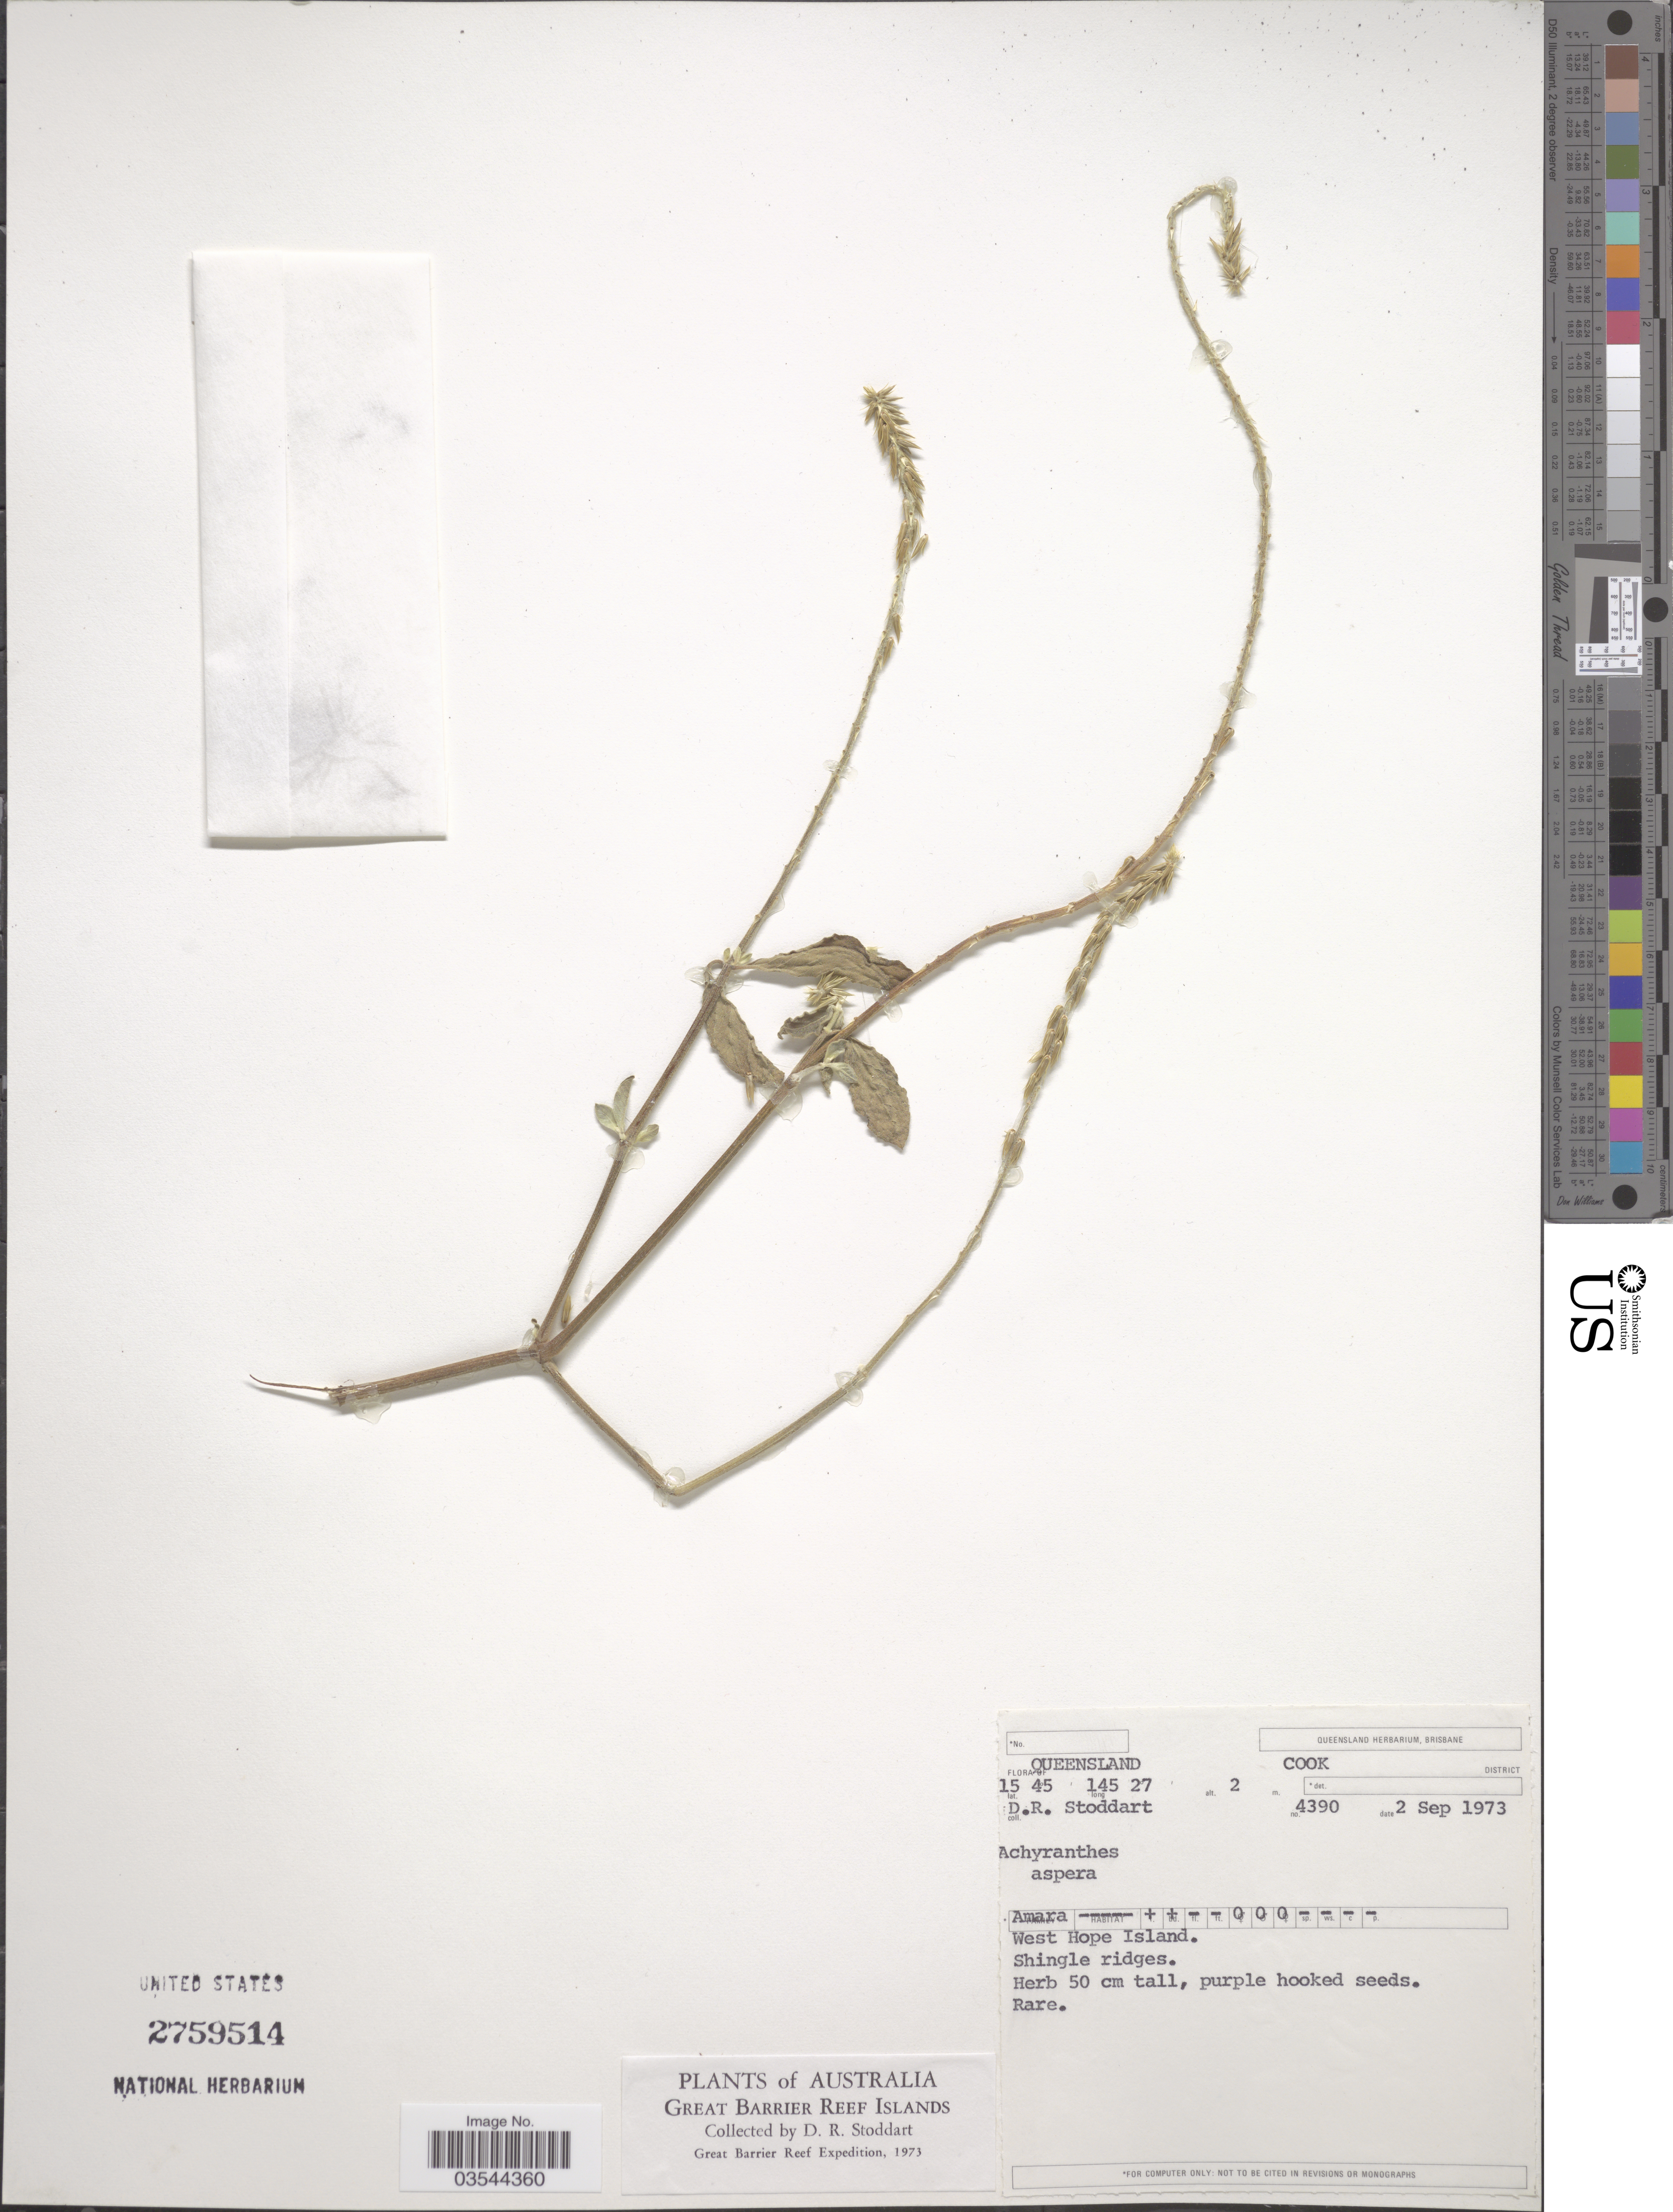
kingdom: Plantae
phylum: Tracheophyta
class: Magnoliopsida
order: Caryophyllales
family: Amaranthaceae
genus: Achyranthes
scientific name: Achyranthes aspera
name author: L.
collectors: D. R. Stoddart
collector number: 4390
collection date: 1973-09-02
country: Australia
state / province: Queensland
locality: Cook District. West Hope Island. Great Barrier Reef Islands.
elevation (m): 2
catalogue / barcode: US 2759514